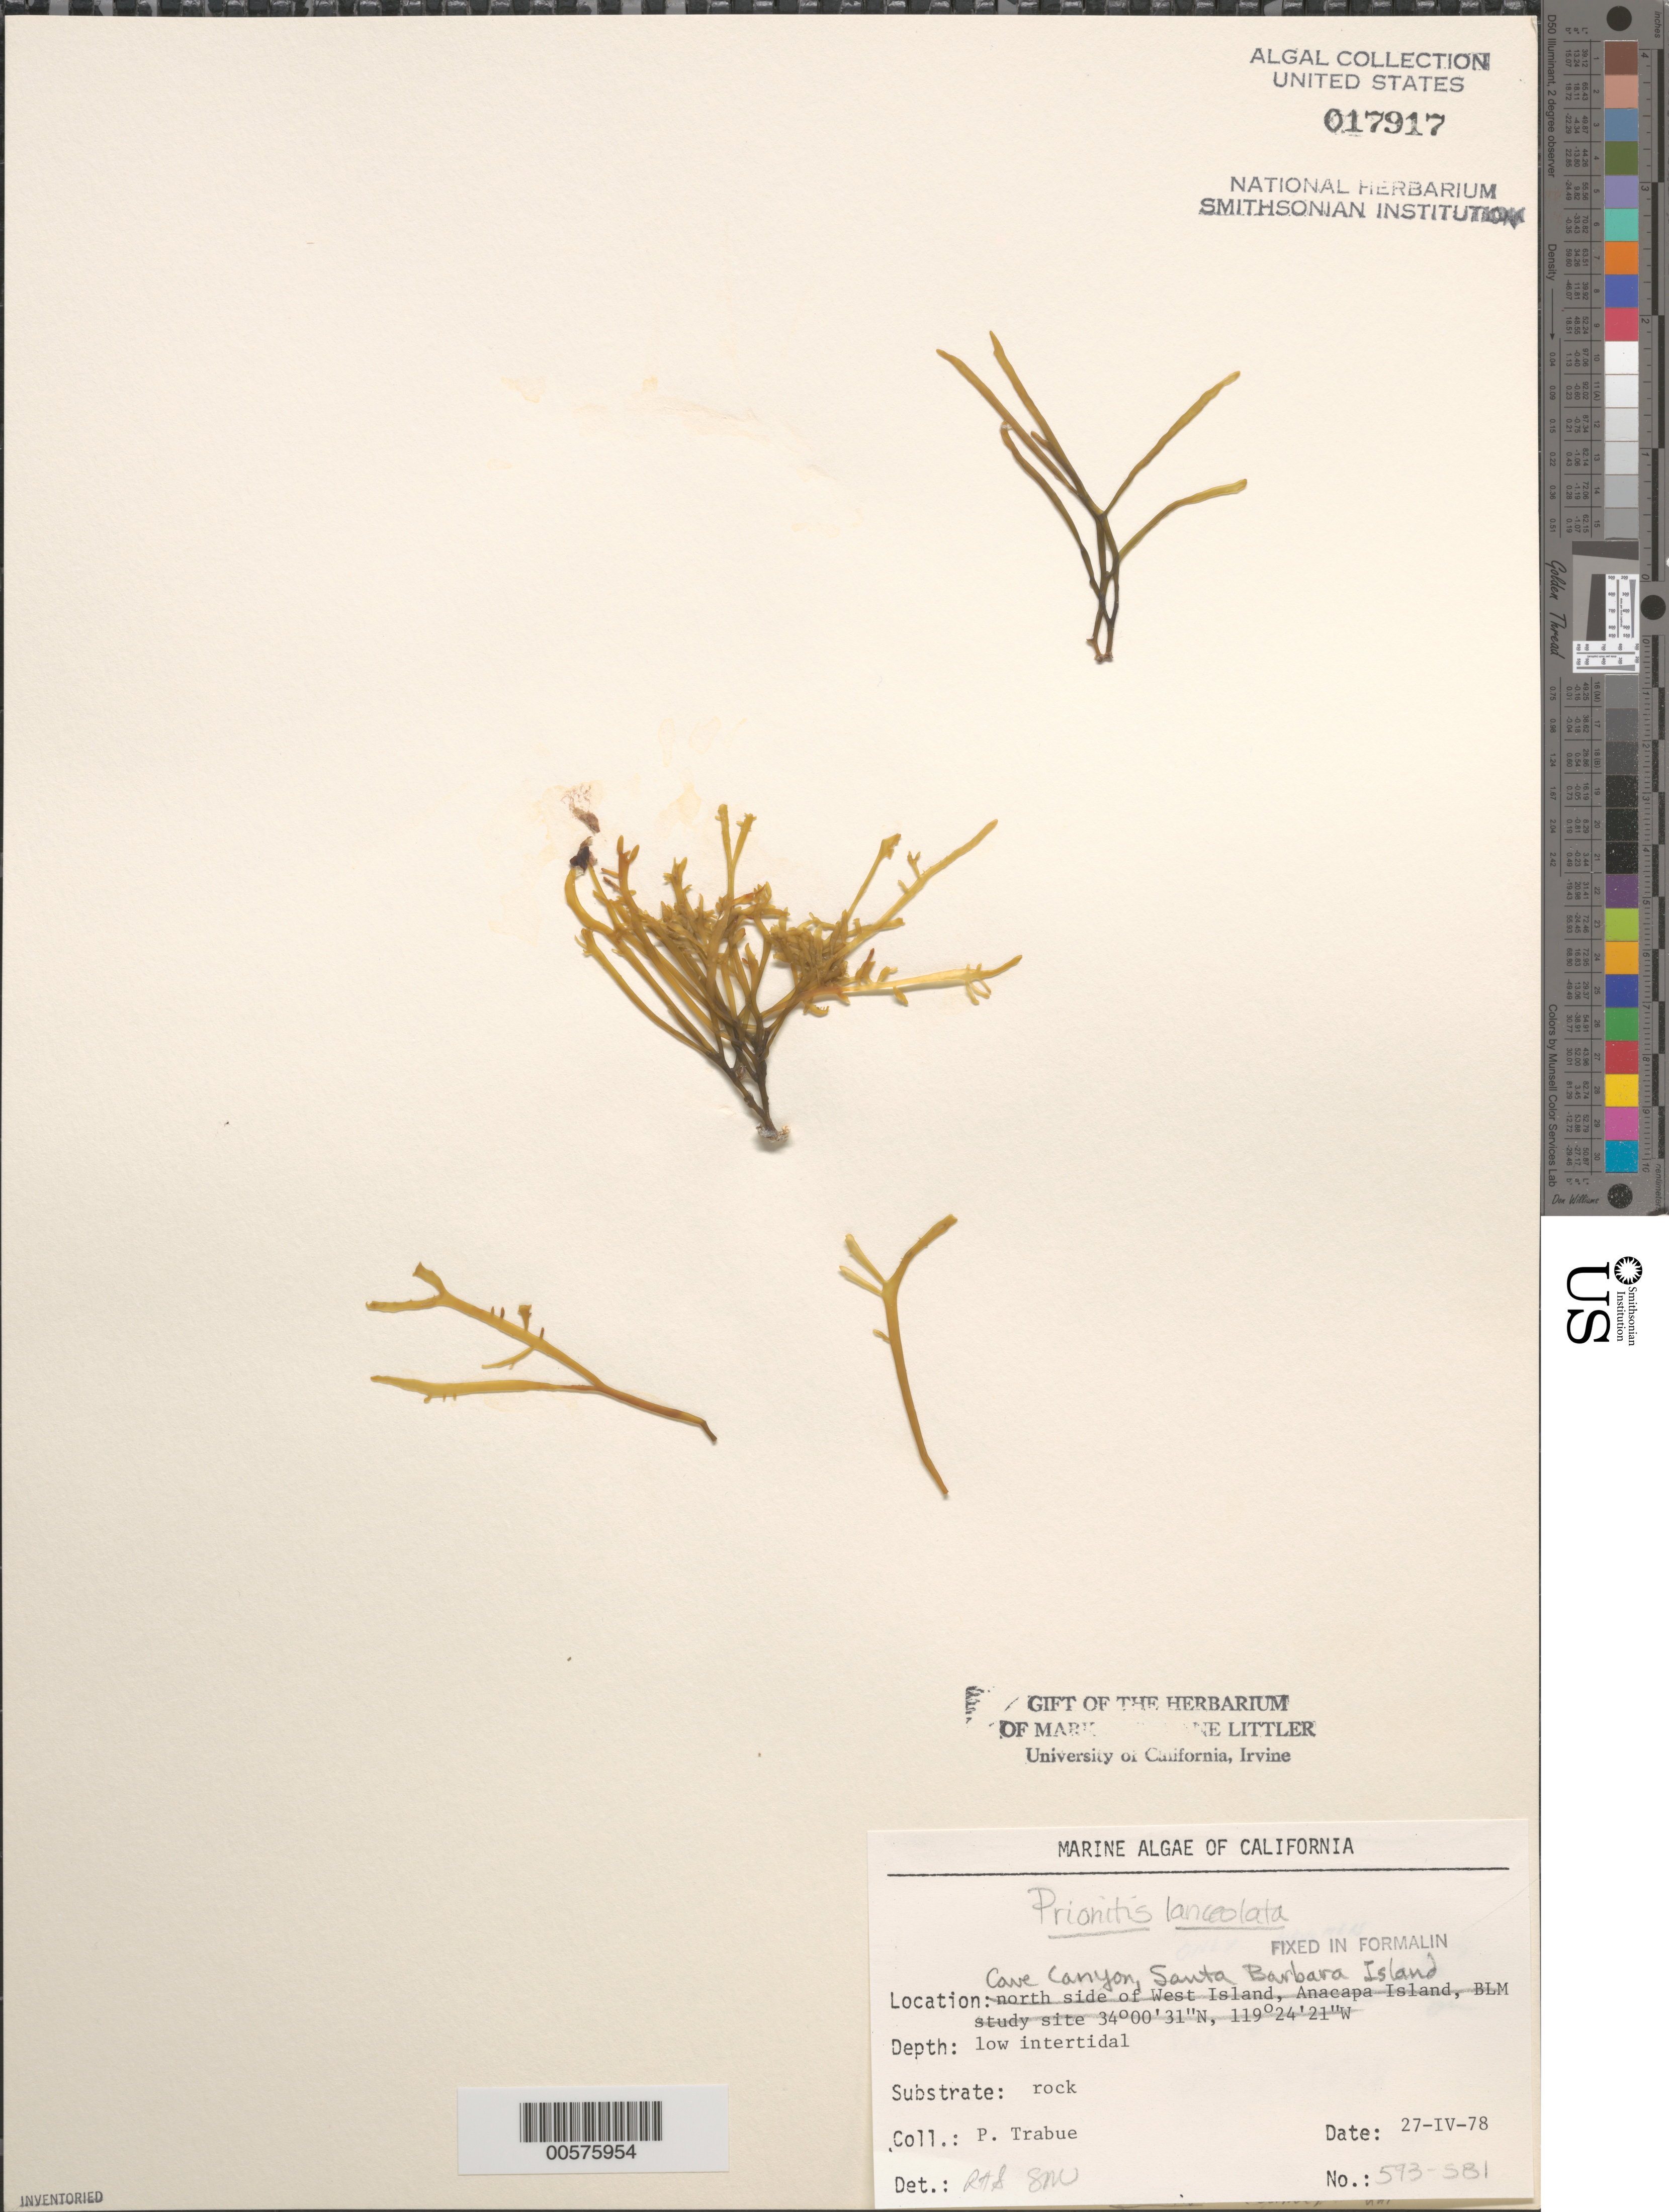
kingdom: Plantae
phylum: Rhodophyta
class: Florideophyceae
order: Cryptonemiales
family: Cryptonemiaceae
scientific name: Prionitis lanceolata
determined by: Sims, Robert H.; Murray, S. N.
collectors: P. J. Trabue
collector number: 593-sbi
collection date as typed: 27 Apr 1978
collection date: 1978-04-27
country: United States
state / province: California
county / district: Santa Barbara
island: Santa Barbara Island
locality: Cave Canyon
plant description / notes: BLM-SOCALBIGHT Rocky Intertidal Survey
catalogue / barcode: US 17917